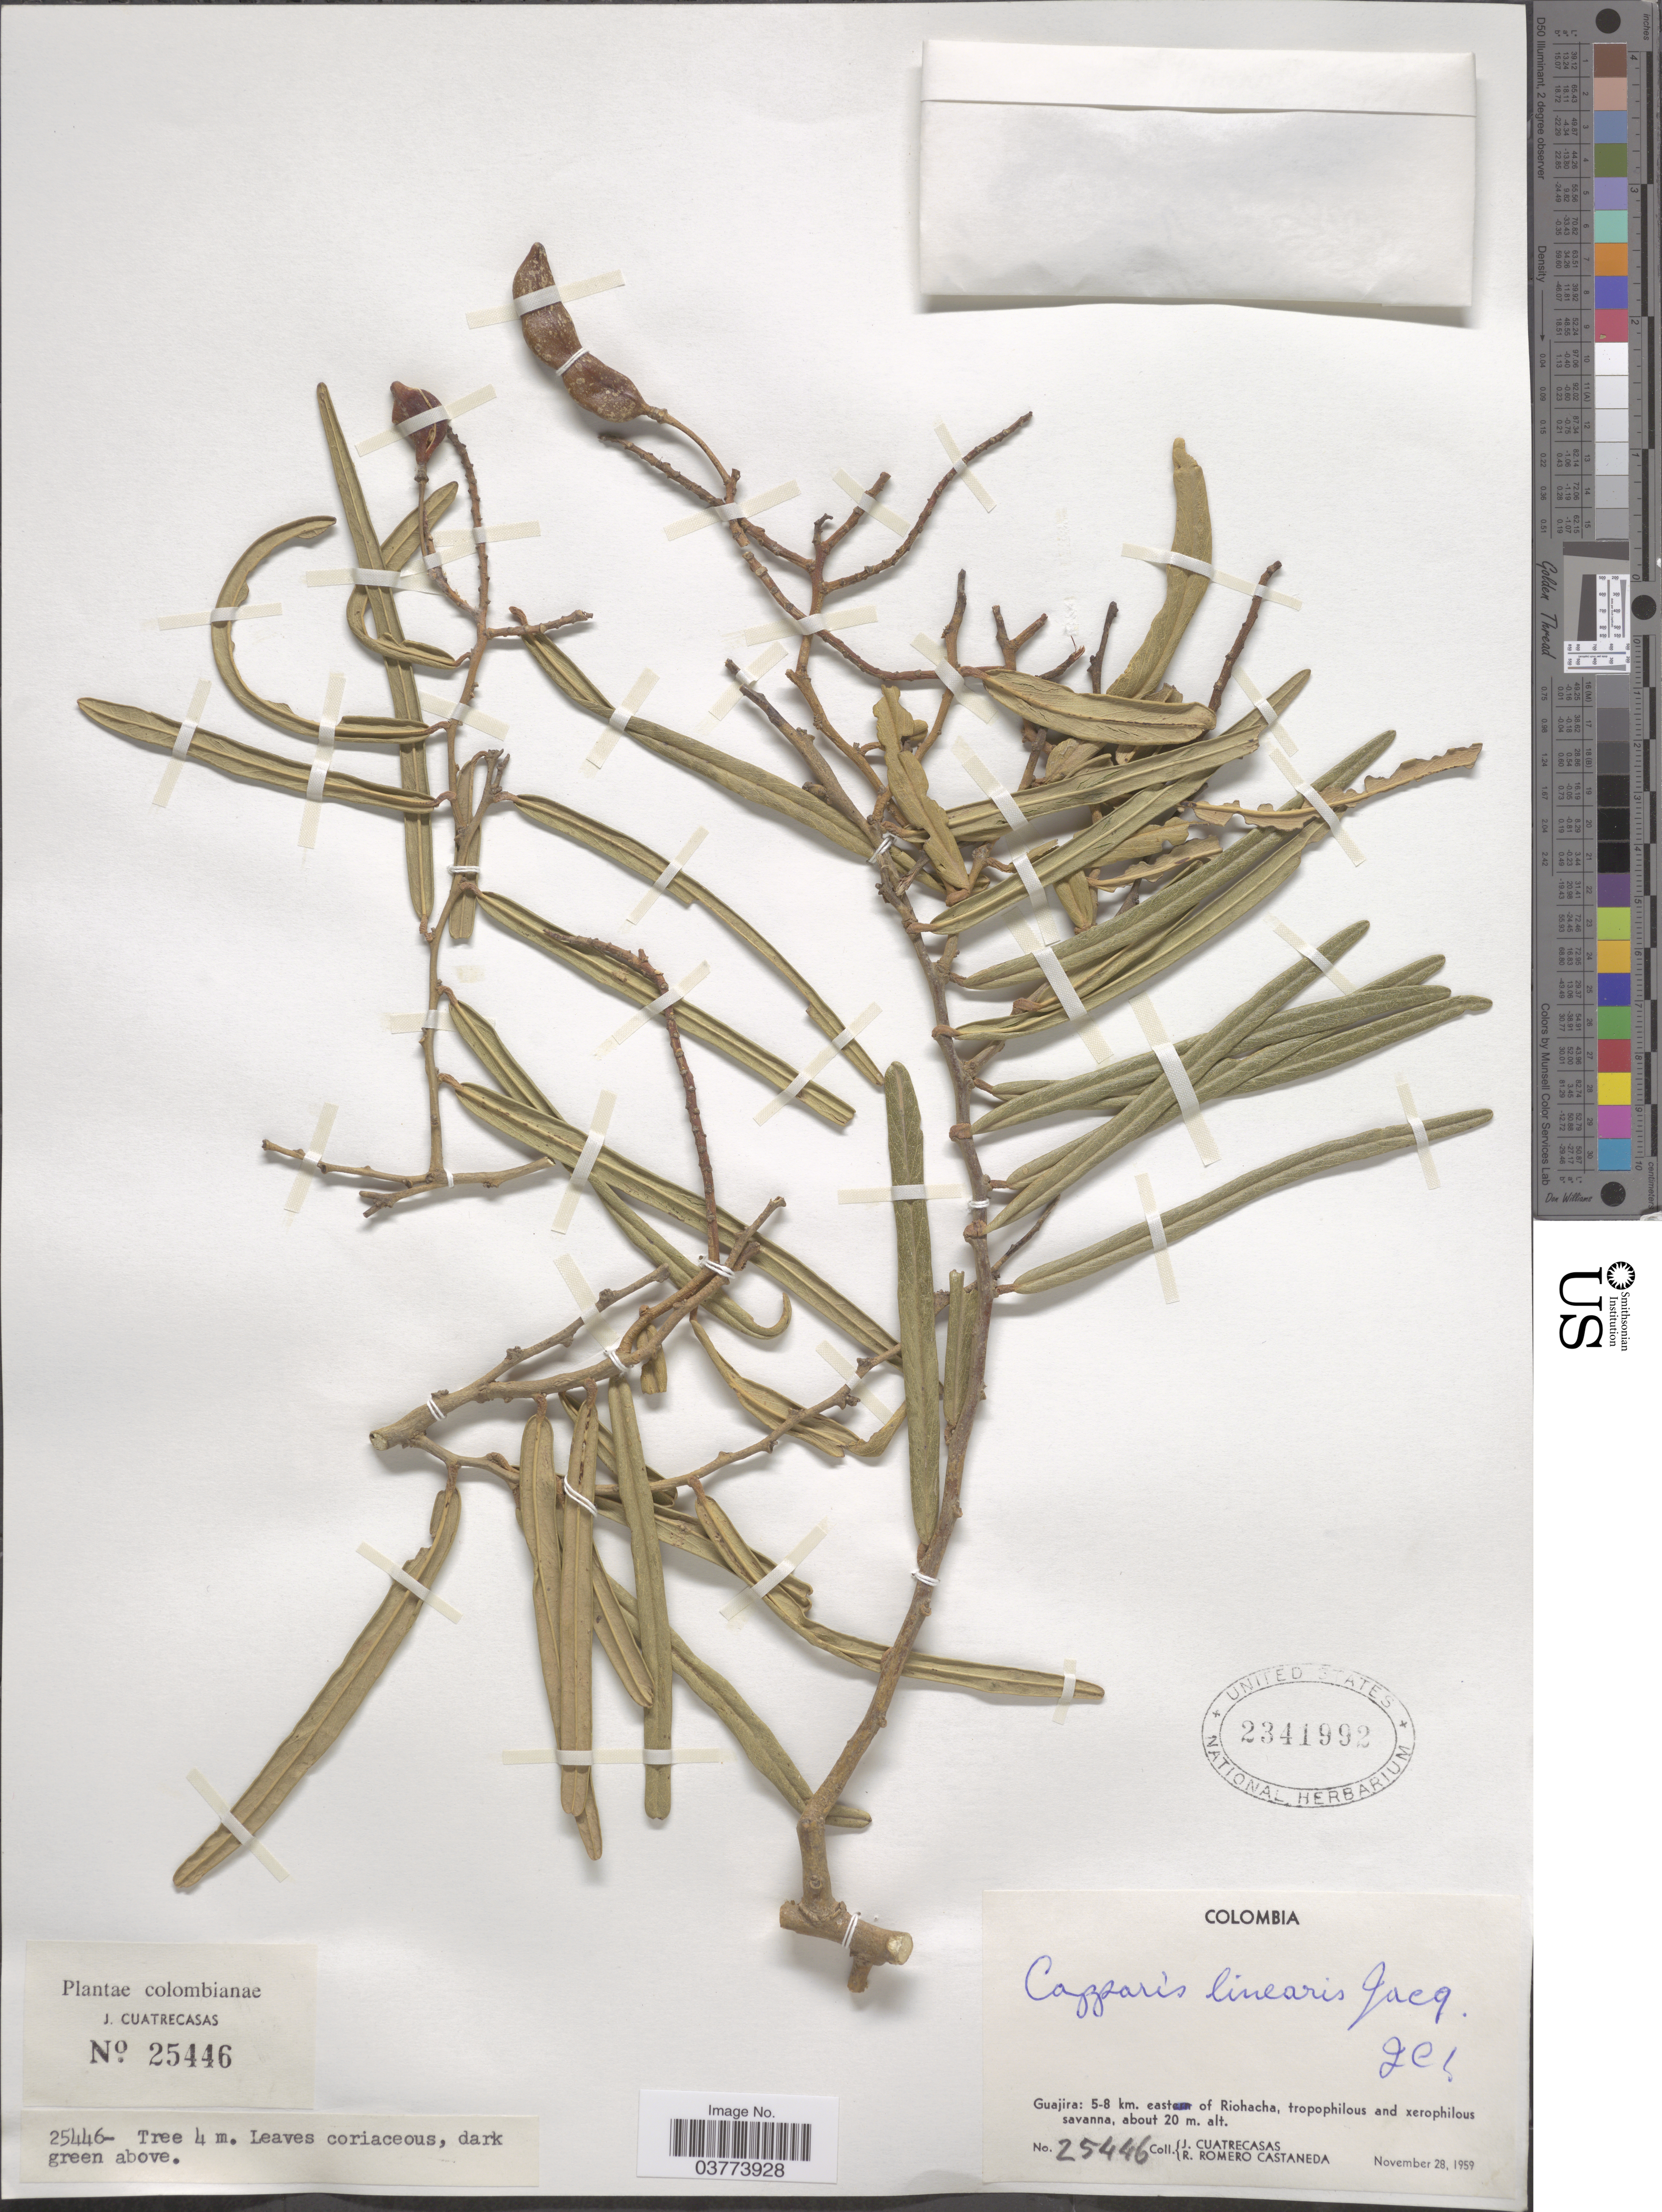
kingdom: Plantae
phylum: Tracheophyta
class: Magnoliopsida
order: Brassicales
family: Capparaceae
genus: Cynophalla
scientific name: Cynophalla linearis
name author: (Jacq.) J. Presl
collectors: J. Cuatrecasas & R. Romero Castañeda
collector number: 25446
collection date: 1959-11-28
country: Colombia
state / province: La Guajira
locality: Guajira: 5-8 km. east of Riohacha, tropophilous and xerophilous savanna.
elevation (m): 20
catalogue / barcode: US 2341992